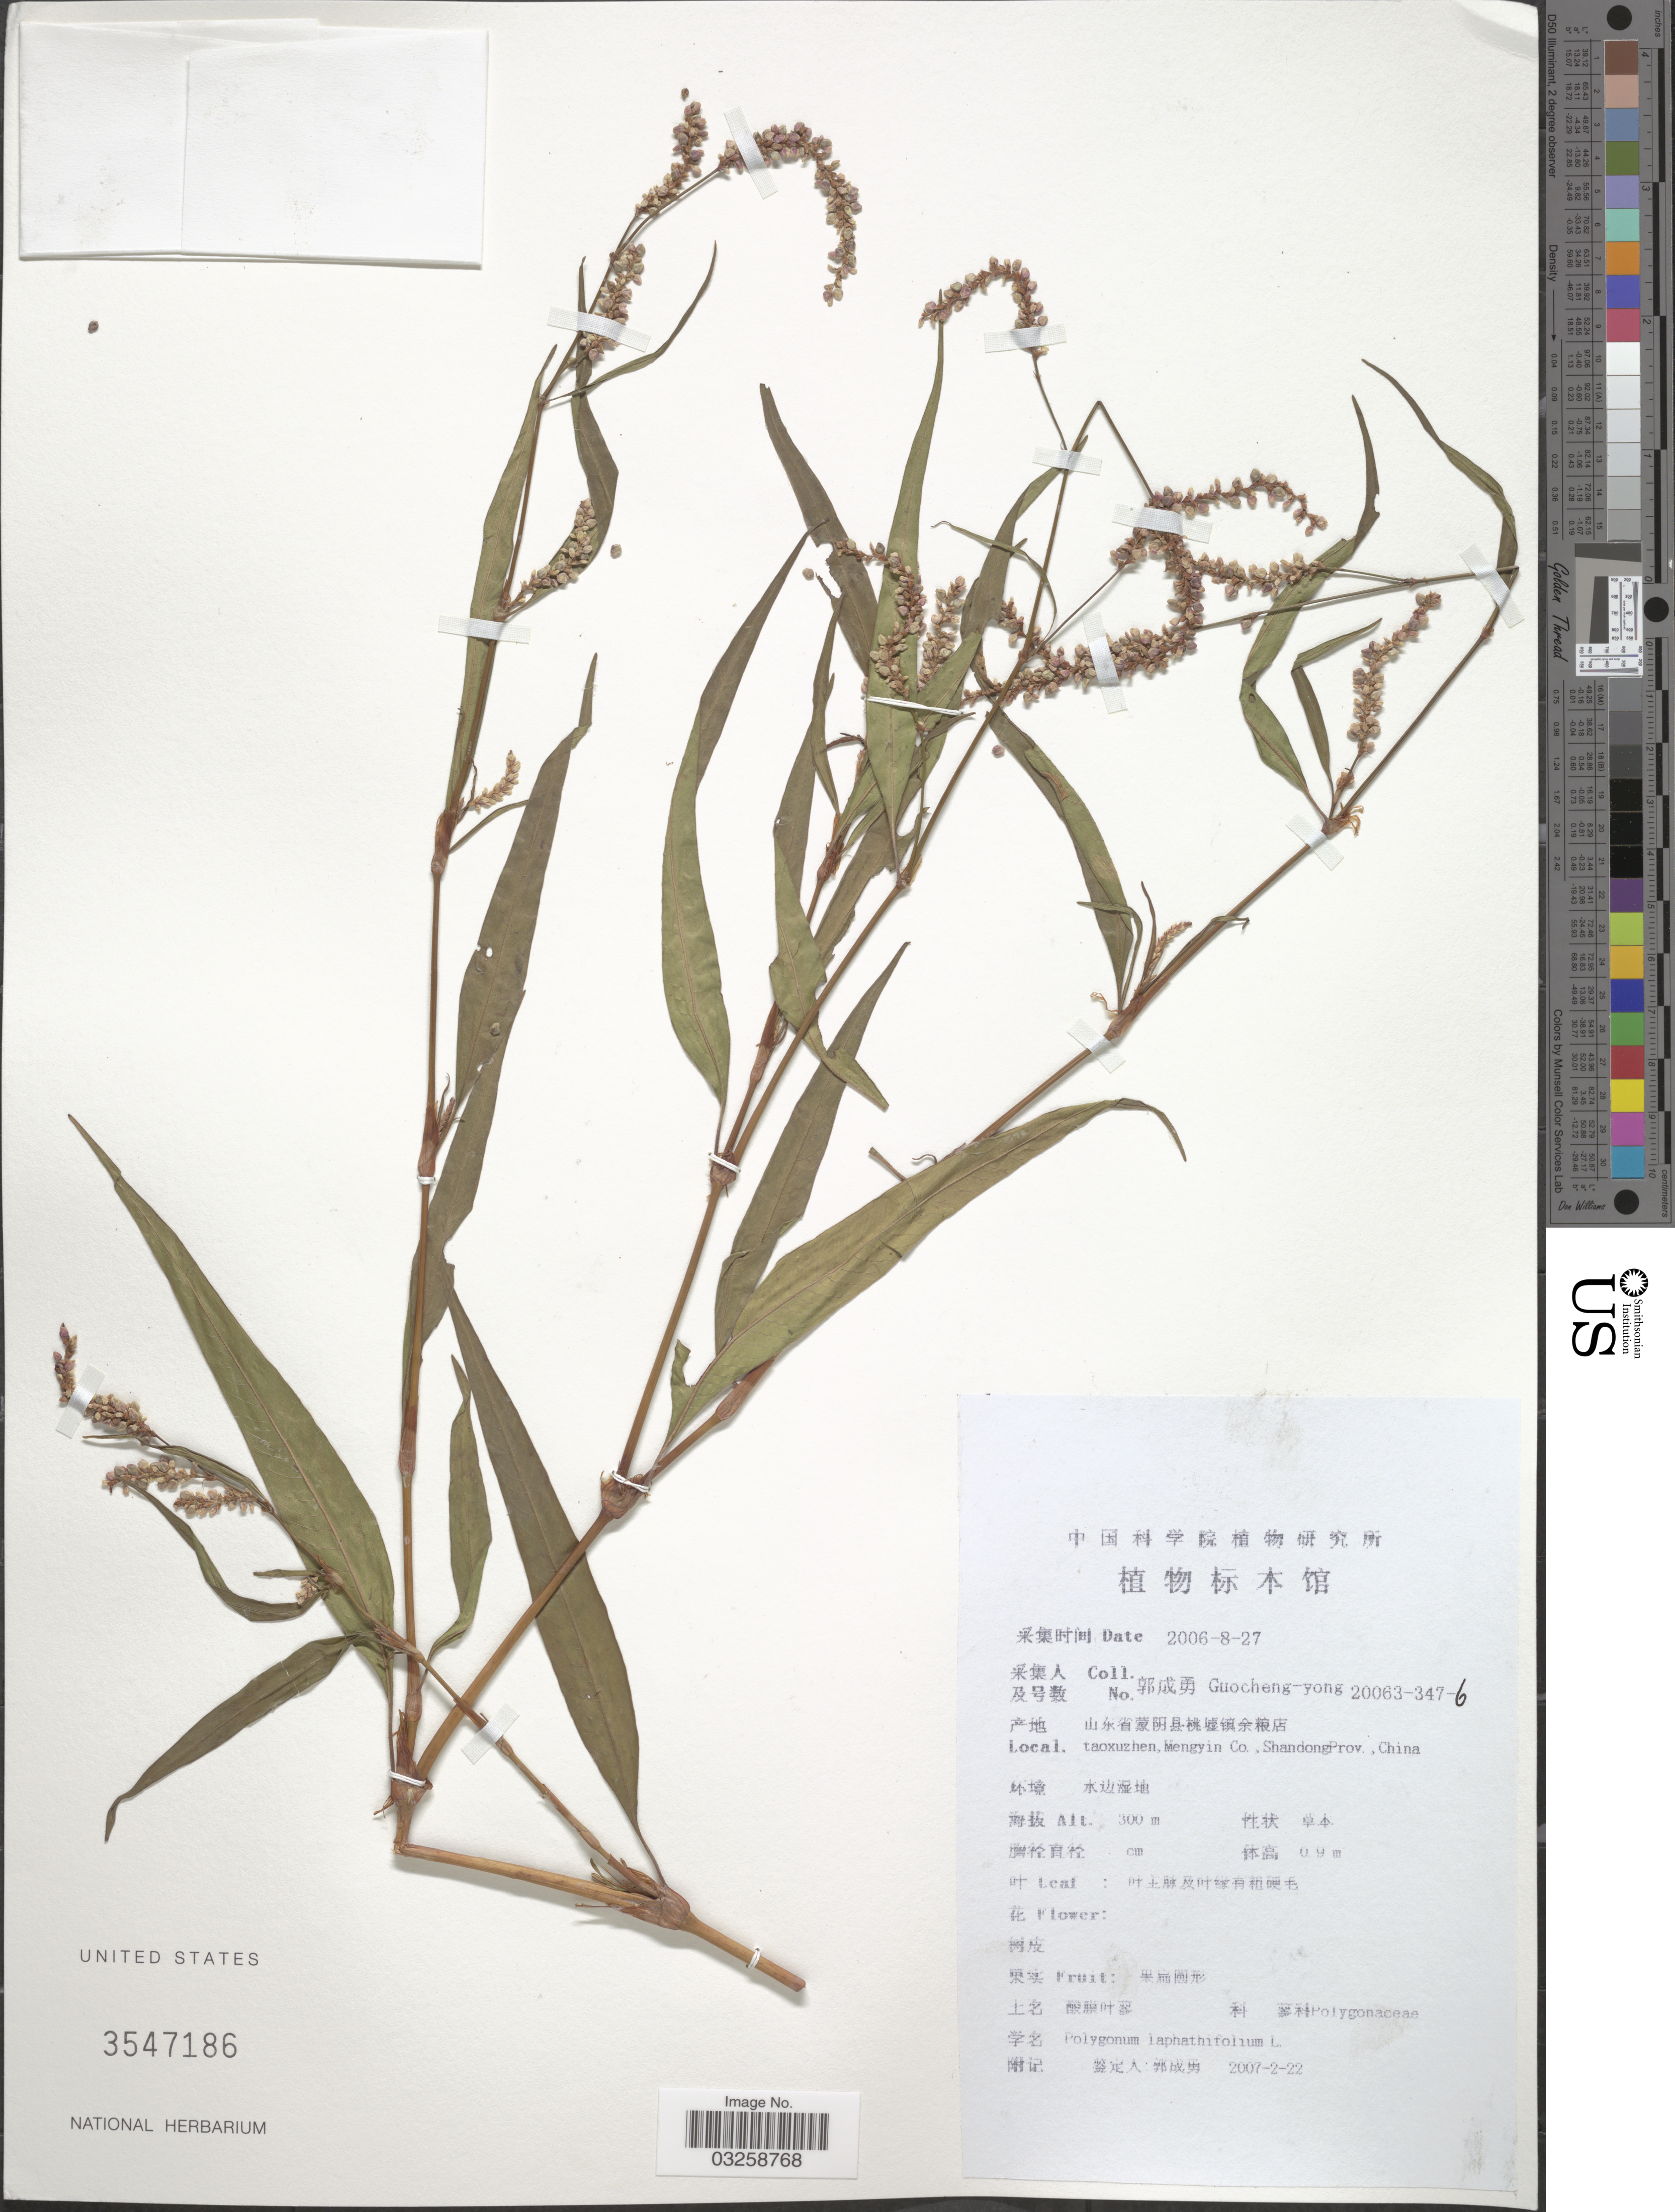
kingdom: Plantae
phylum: Tracheophyta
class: Magnoliopsida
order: Caryophyllales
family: Polygonaceae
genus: Polygonum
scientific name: Polygonum lapathifolium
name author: L.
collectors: Guo cheng-yong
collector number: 20063-347-6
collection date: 2006-08-27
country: China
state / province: Shandong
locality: Taoxuzhen, Mengyin Co.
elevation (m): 300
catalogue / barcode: US 3547186